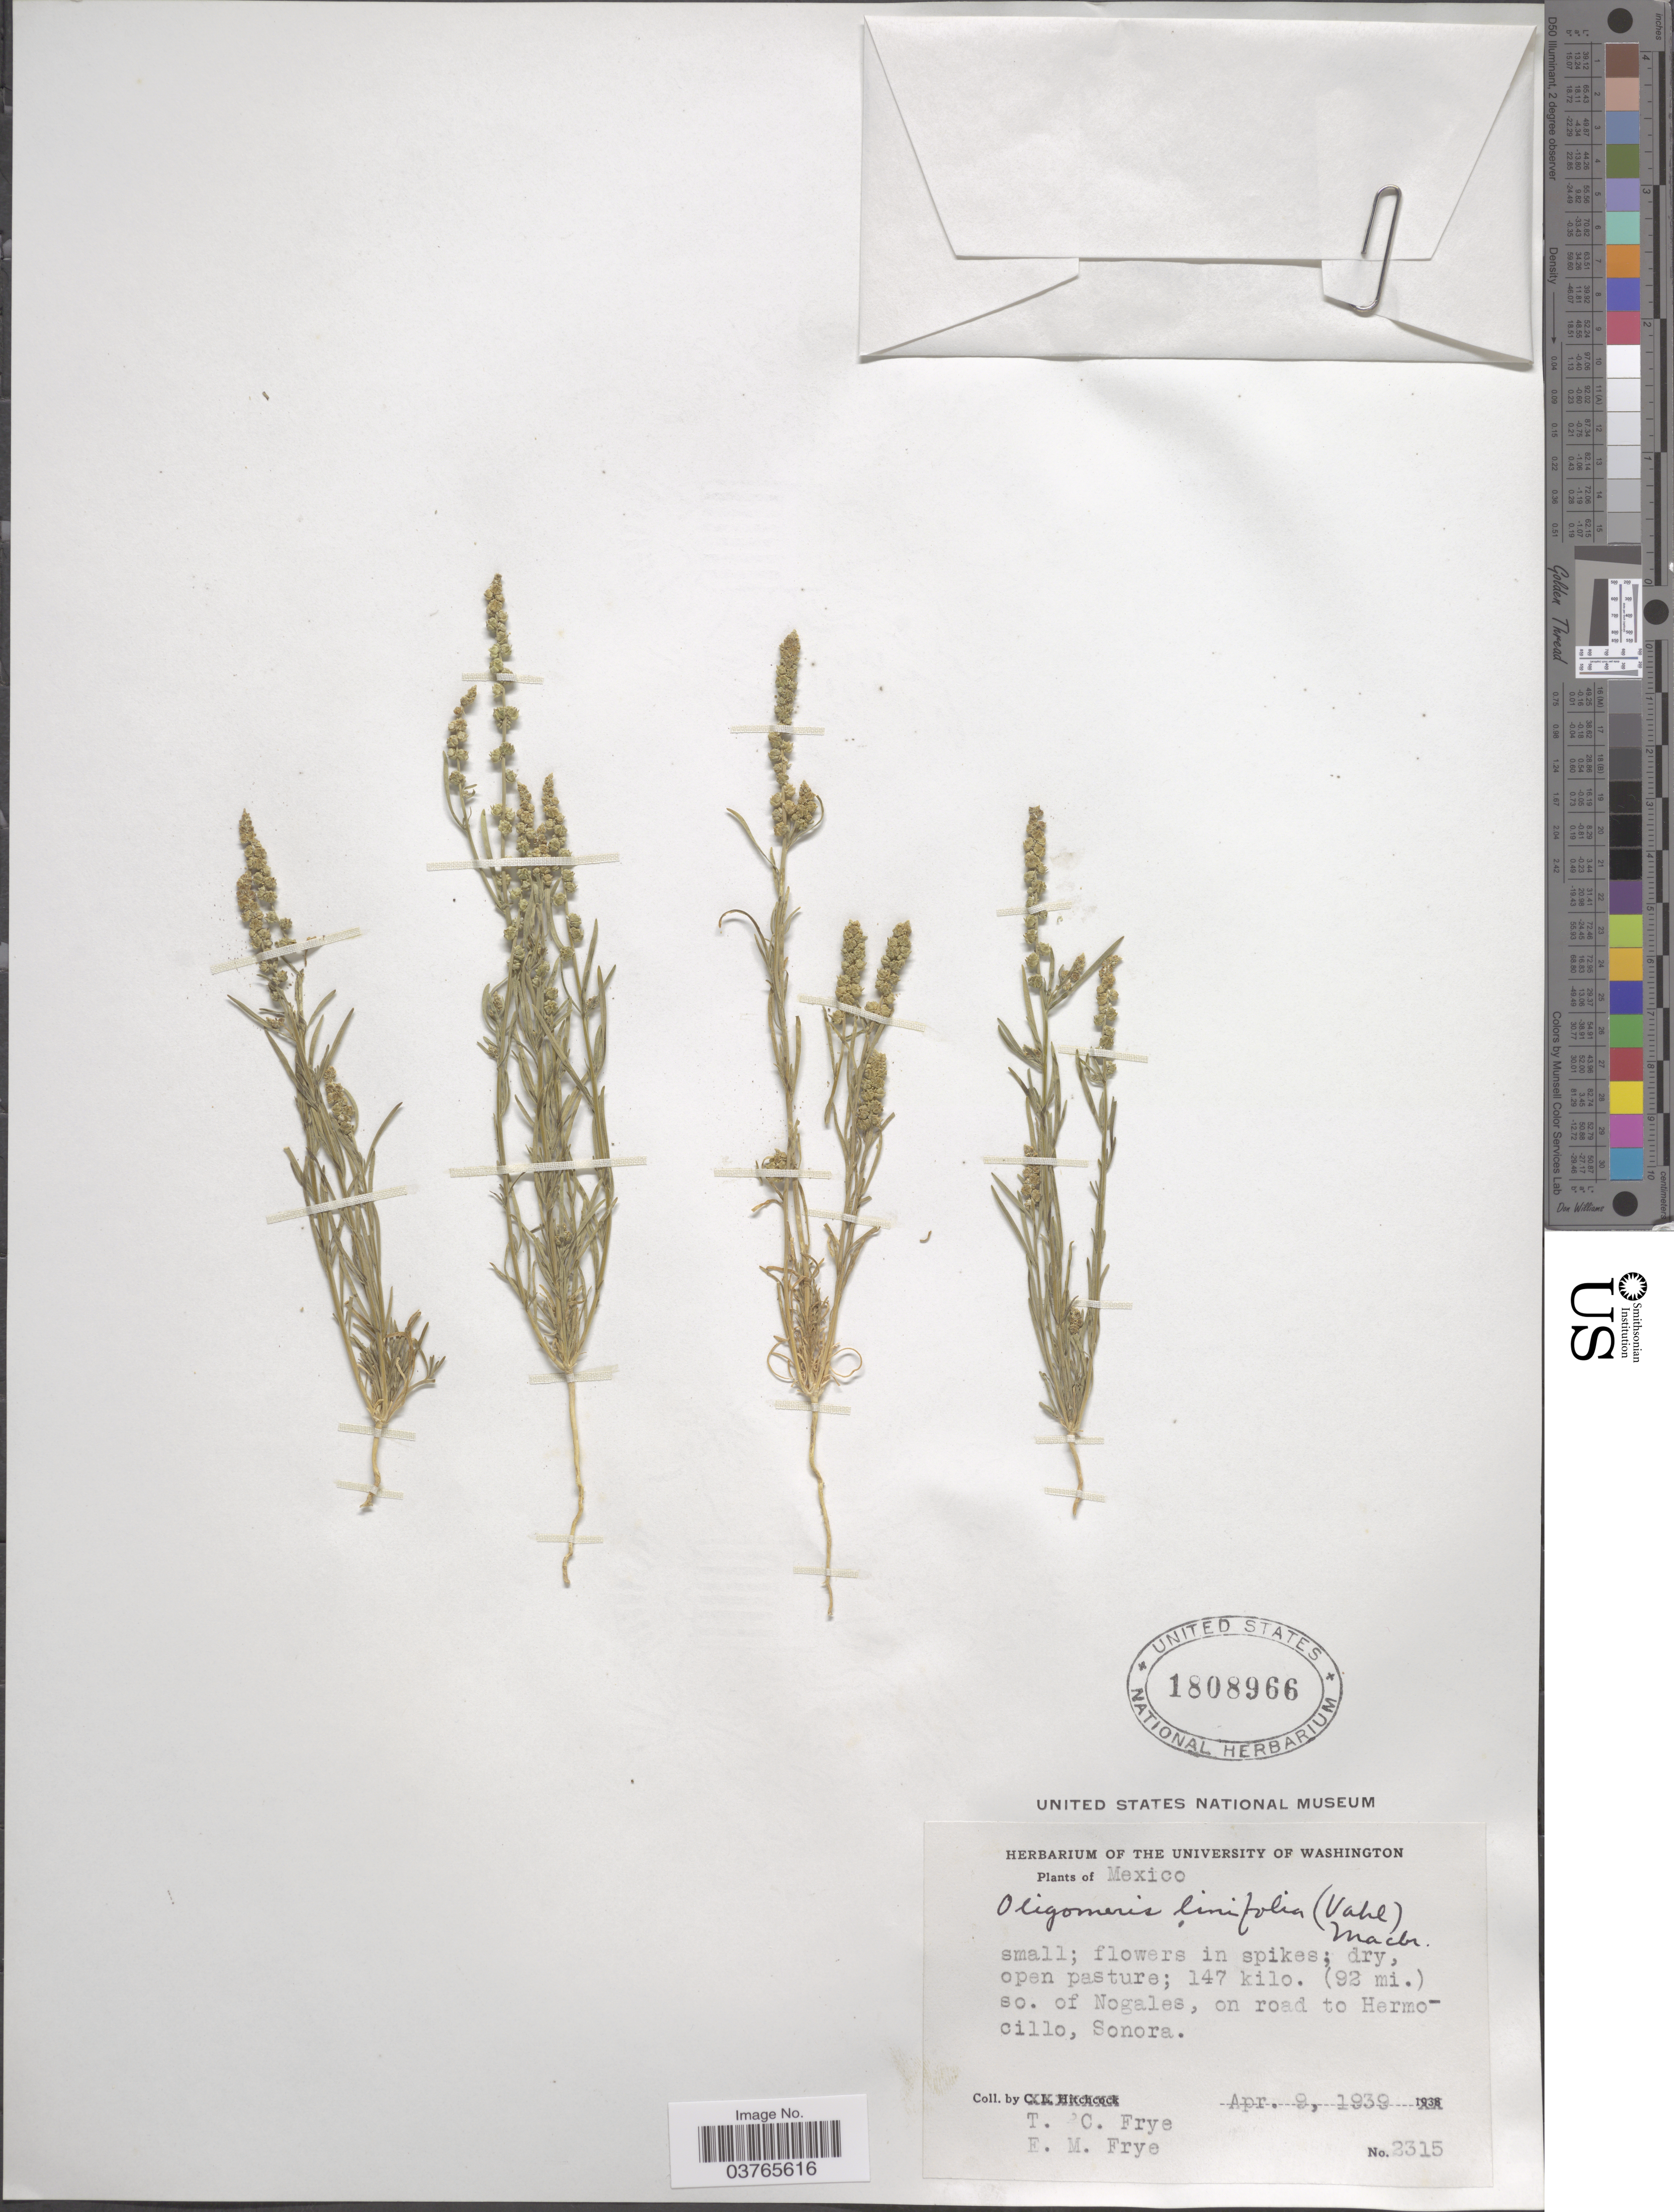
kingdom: Plantae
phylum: Tracheophyta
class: Magnoliopsida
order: Brassicales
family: Resedaceae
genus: Oligomeris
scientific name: Oligomeris linifolia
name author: (Vahl) J.F. Macbr.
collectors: T. C. Frye & E. Frye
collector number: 2315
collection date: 1939-04-09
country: Mexico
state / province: Sonora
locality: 147 kilo. (92 mi.) so. of Nogales, on road to Hermocillo.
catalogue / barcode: US 1808966